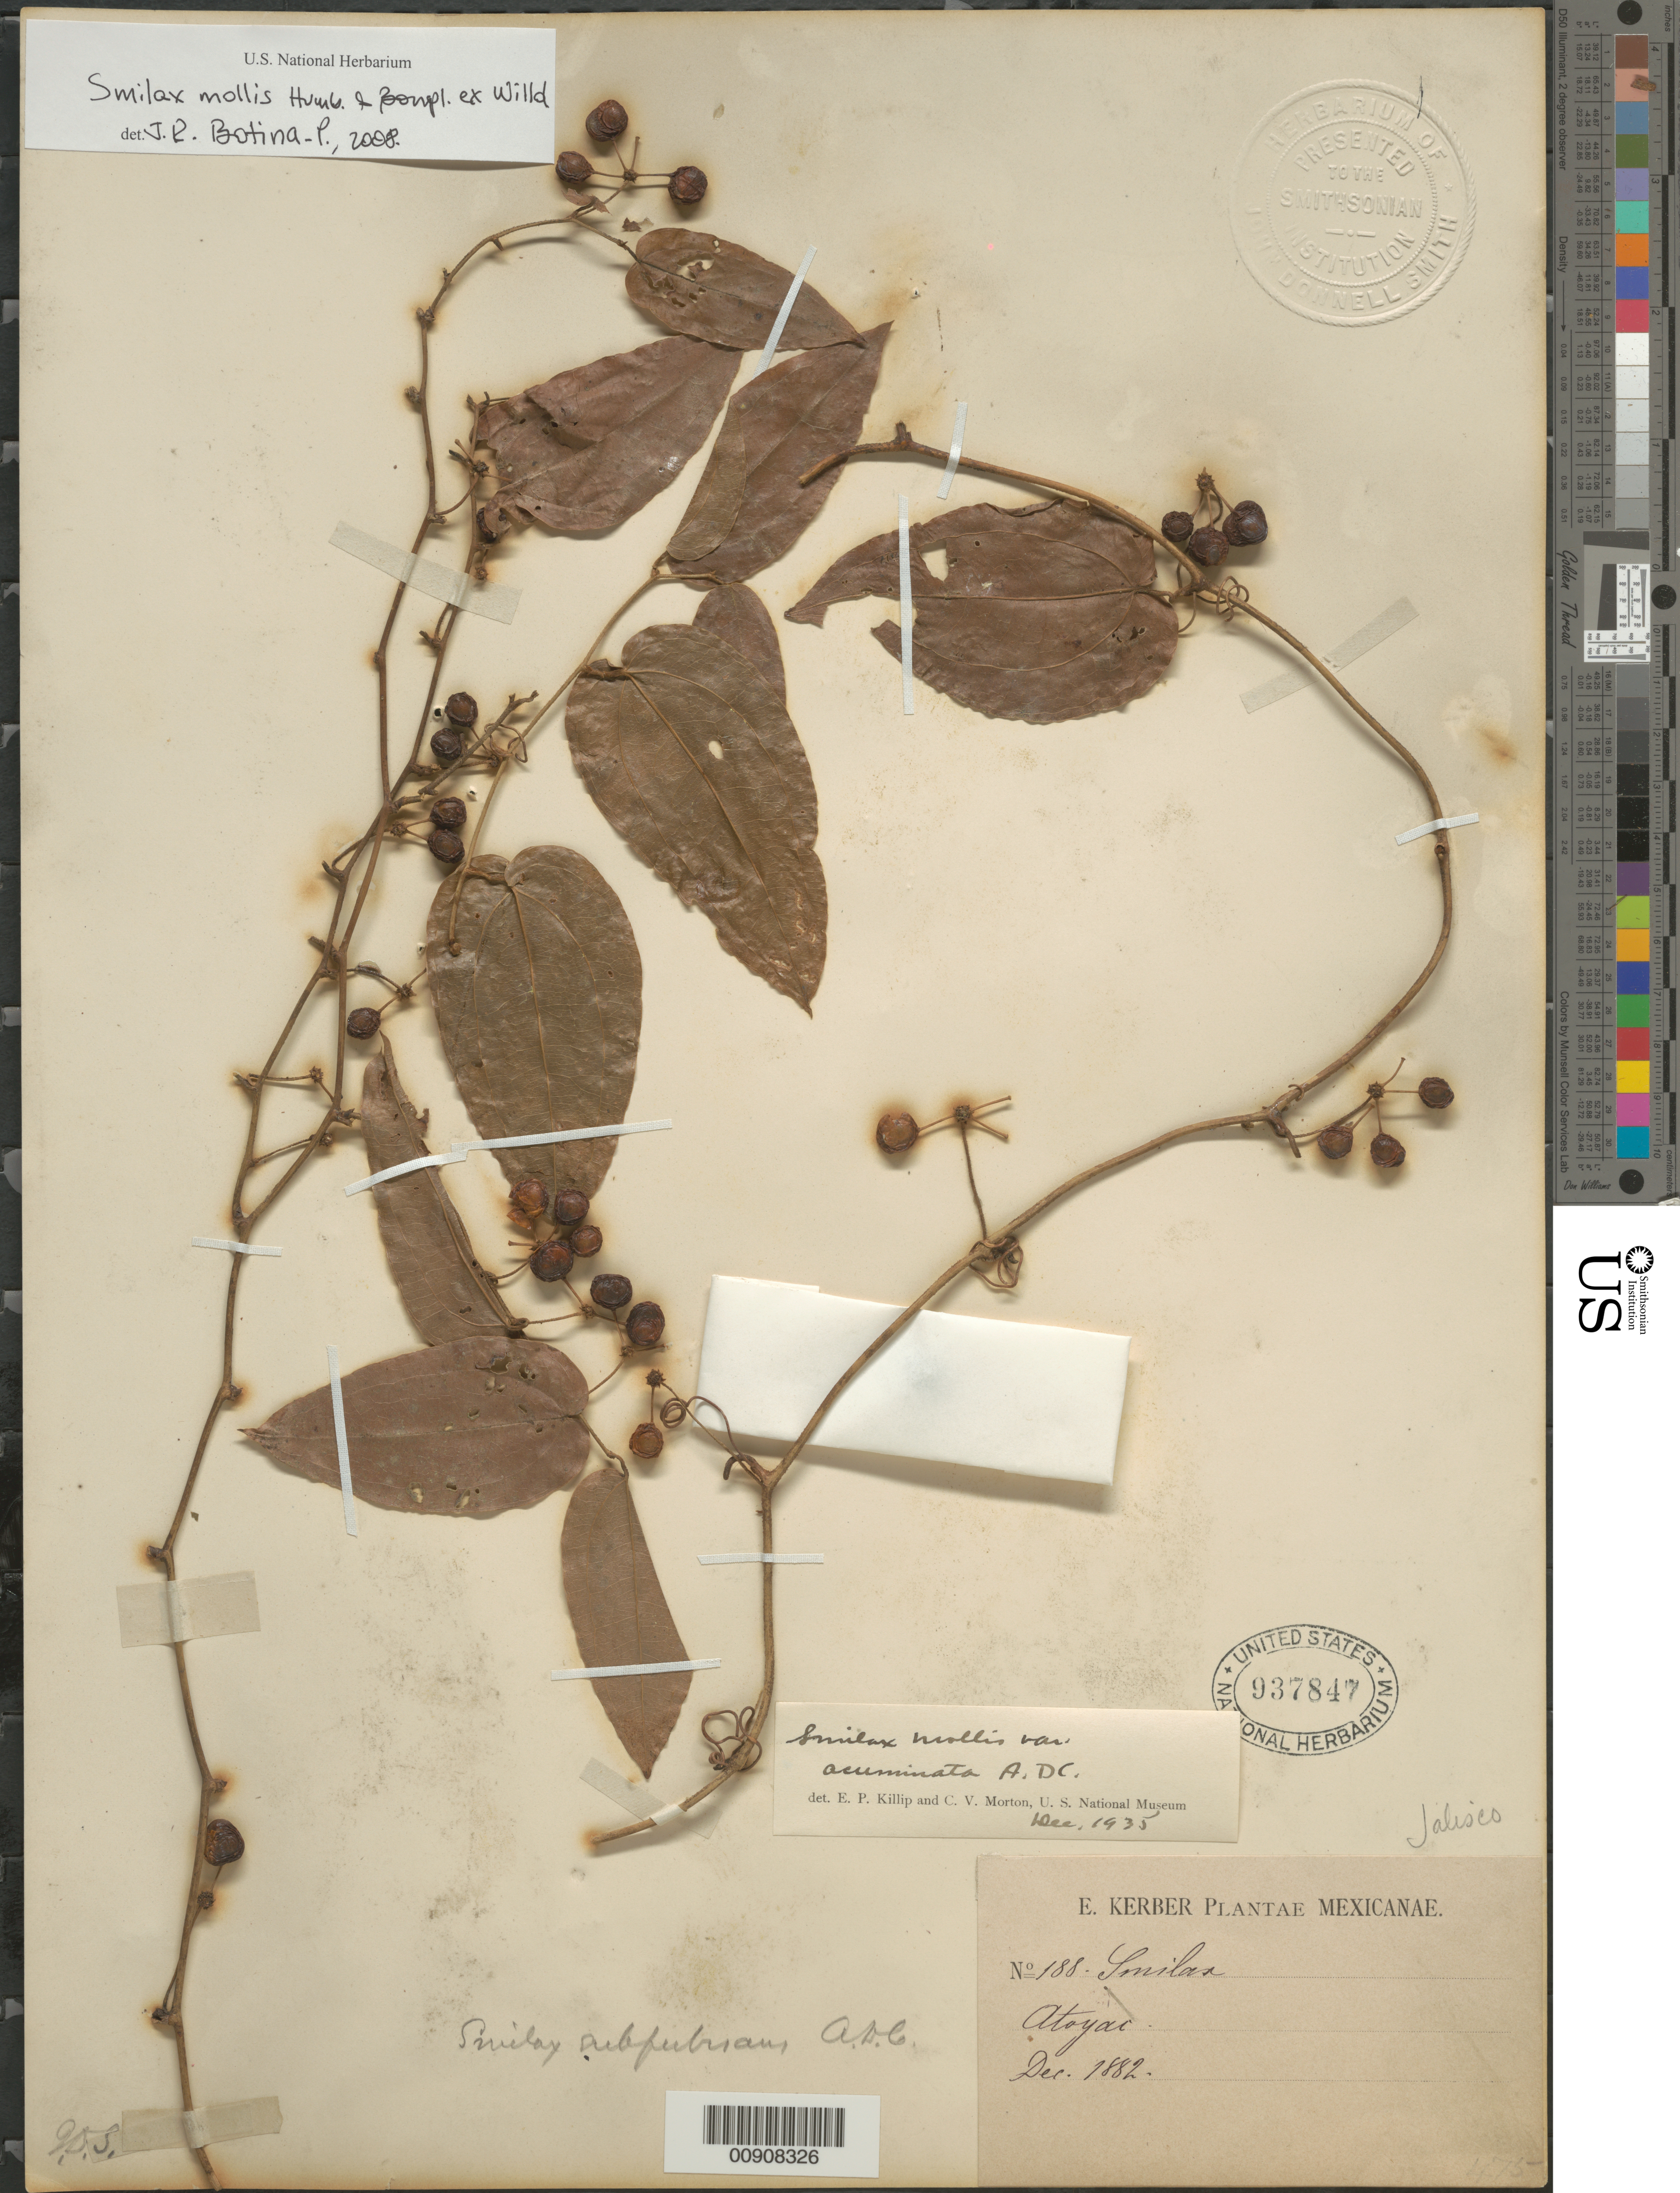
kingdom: Plantae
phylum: Tracheophyta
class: Liliopsida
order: Liliales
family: Smilacaceae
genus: Smilax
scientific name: Smilax mollis var. acuminata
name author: A. DC.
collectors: E. Kerber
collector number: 188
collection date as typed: Dec 1882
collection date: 1882-12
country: Mexico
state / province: Jalisco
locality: Atoyac.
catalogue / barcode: US 937847